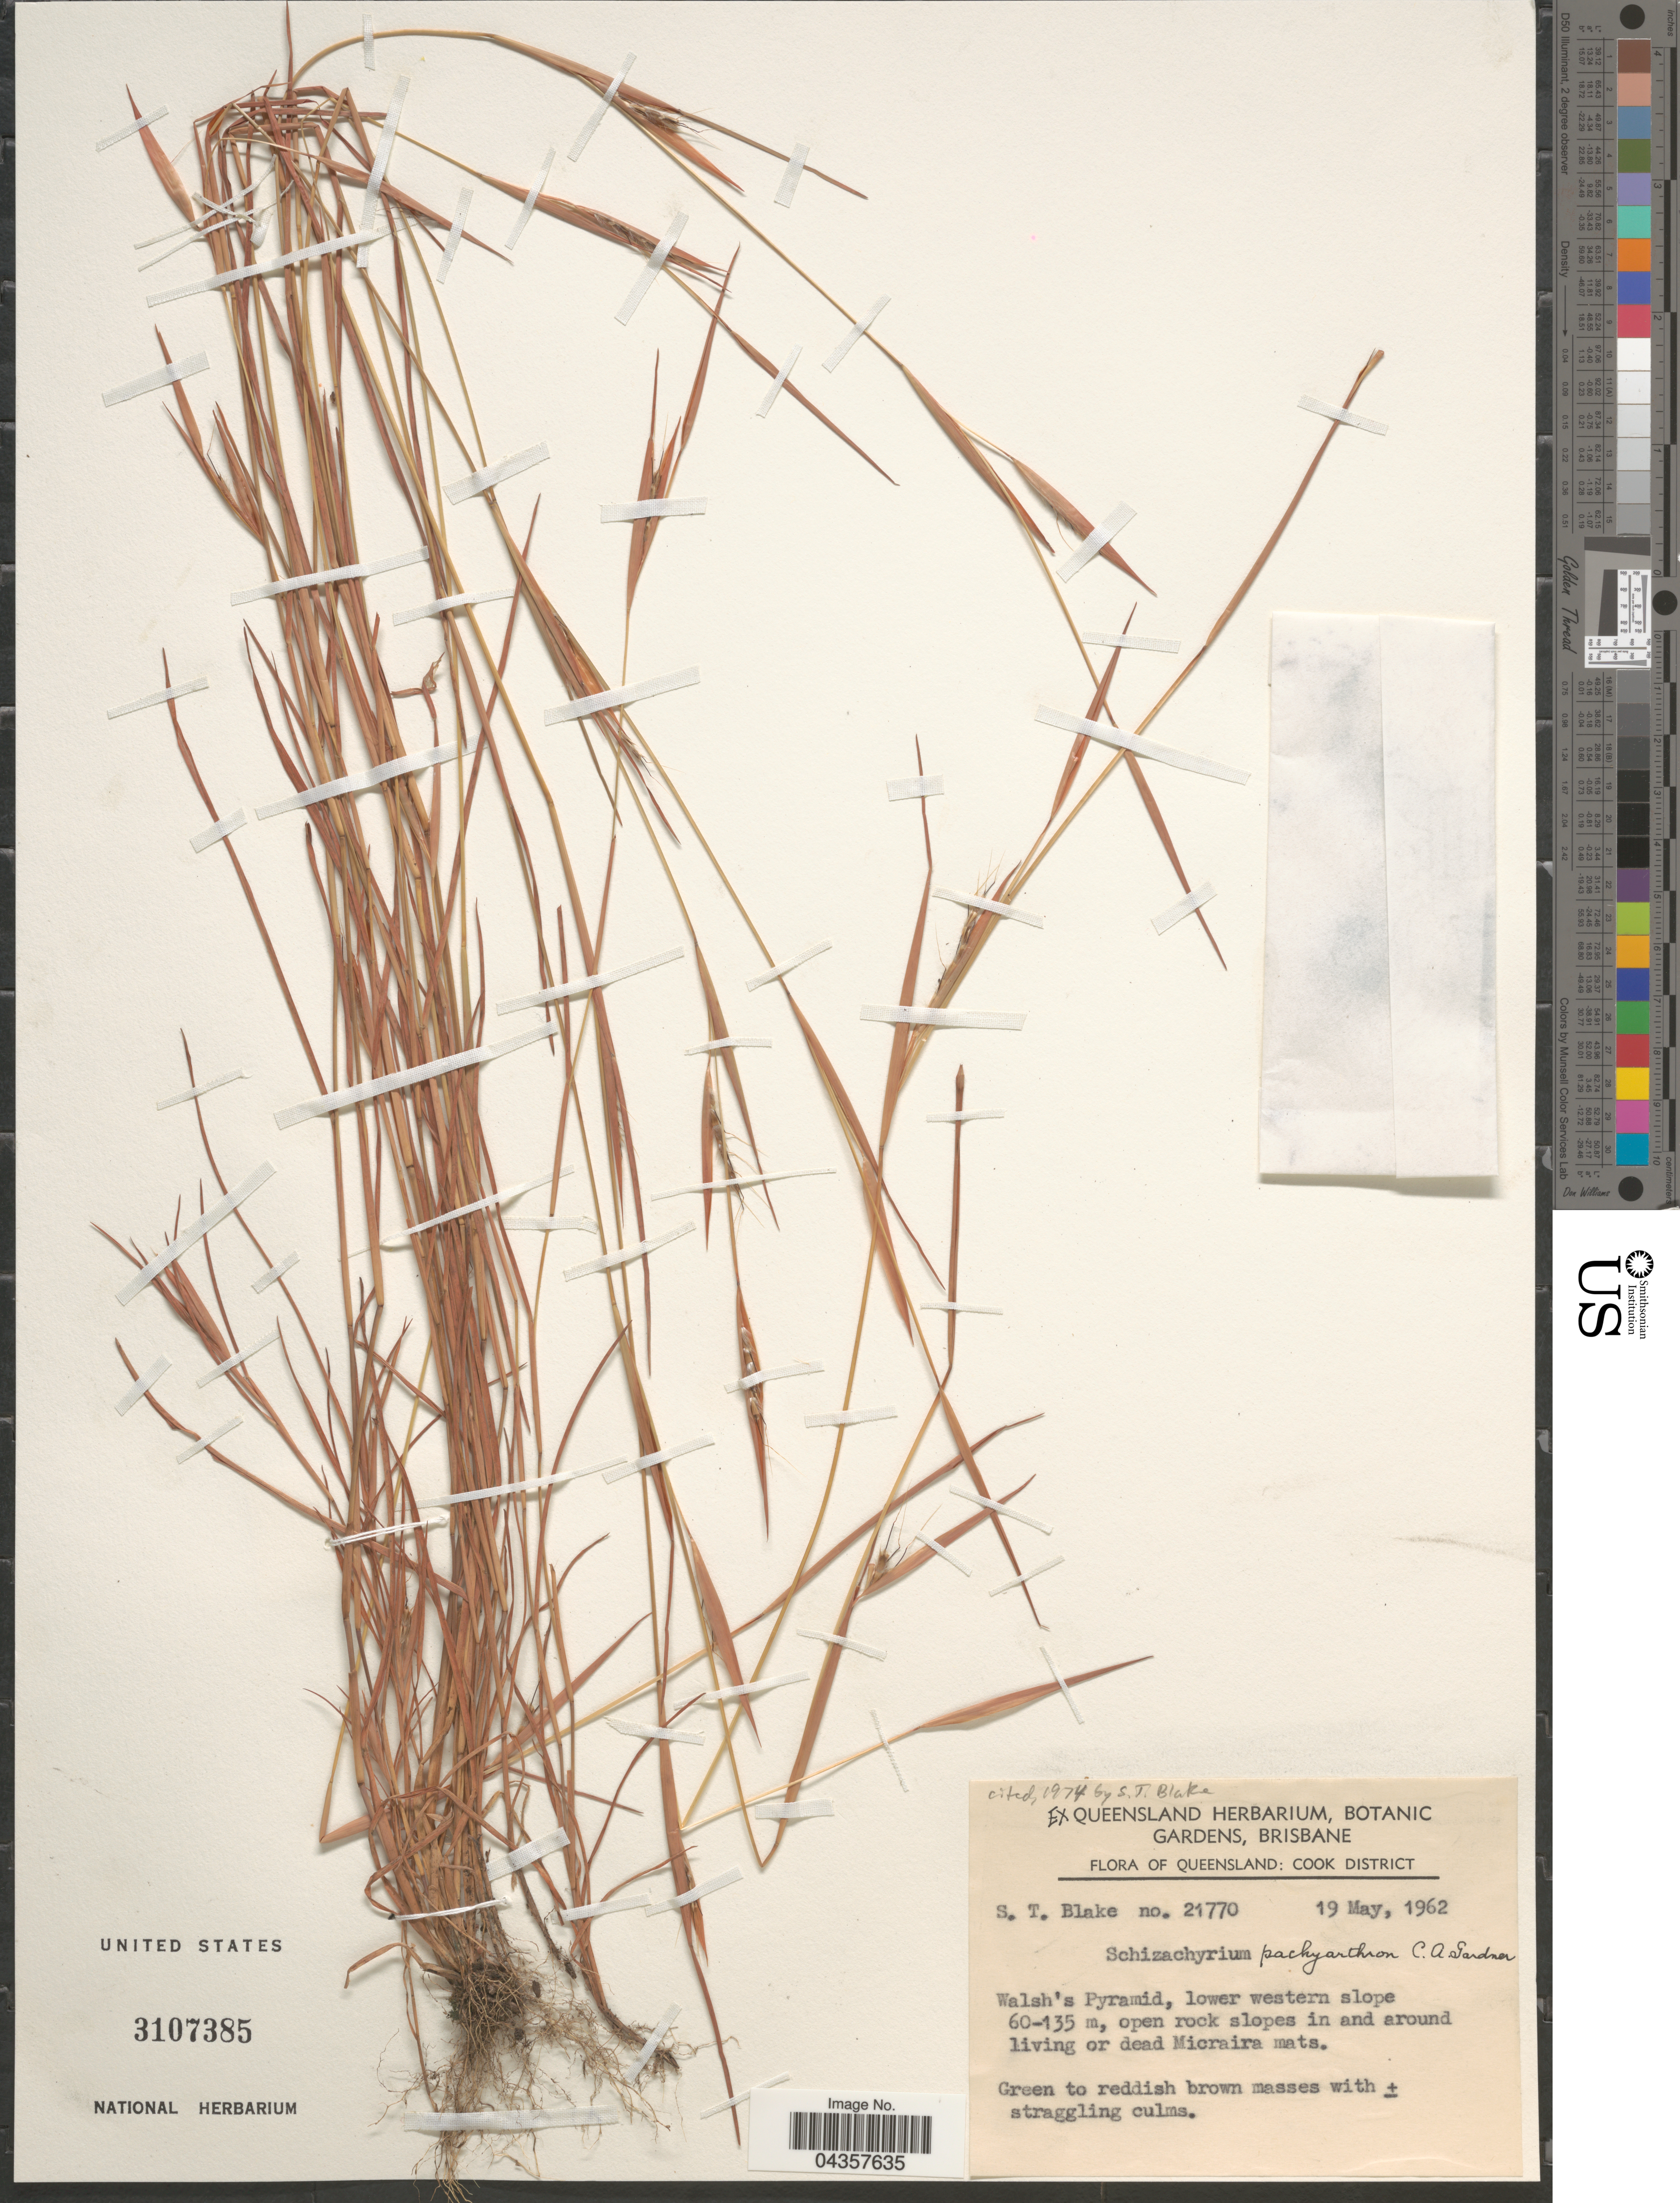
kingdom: Plantae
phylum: Tracheophyta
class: Liliopsida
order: Poales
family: Poaceae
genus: Schizachyrium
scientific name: Schizachyrium pachyarthron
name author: C.A. Gardner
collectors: S. T. Blake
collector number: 21770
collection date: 1962-05-19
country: Australia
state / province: Queensland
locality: Cook District. Walsh's Pyramid, lower western slope 60-135 m, open rock slopes in and around living or dead Micraira mats.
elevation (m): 60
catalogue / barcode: US 3107385